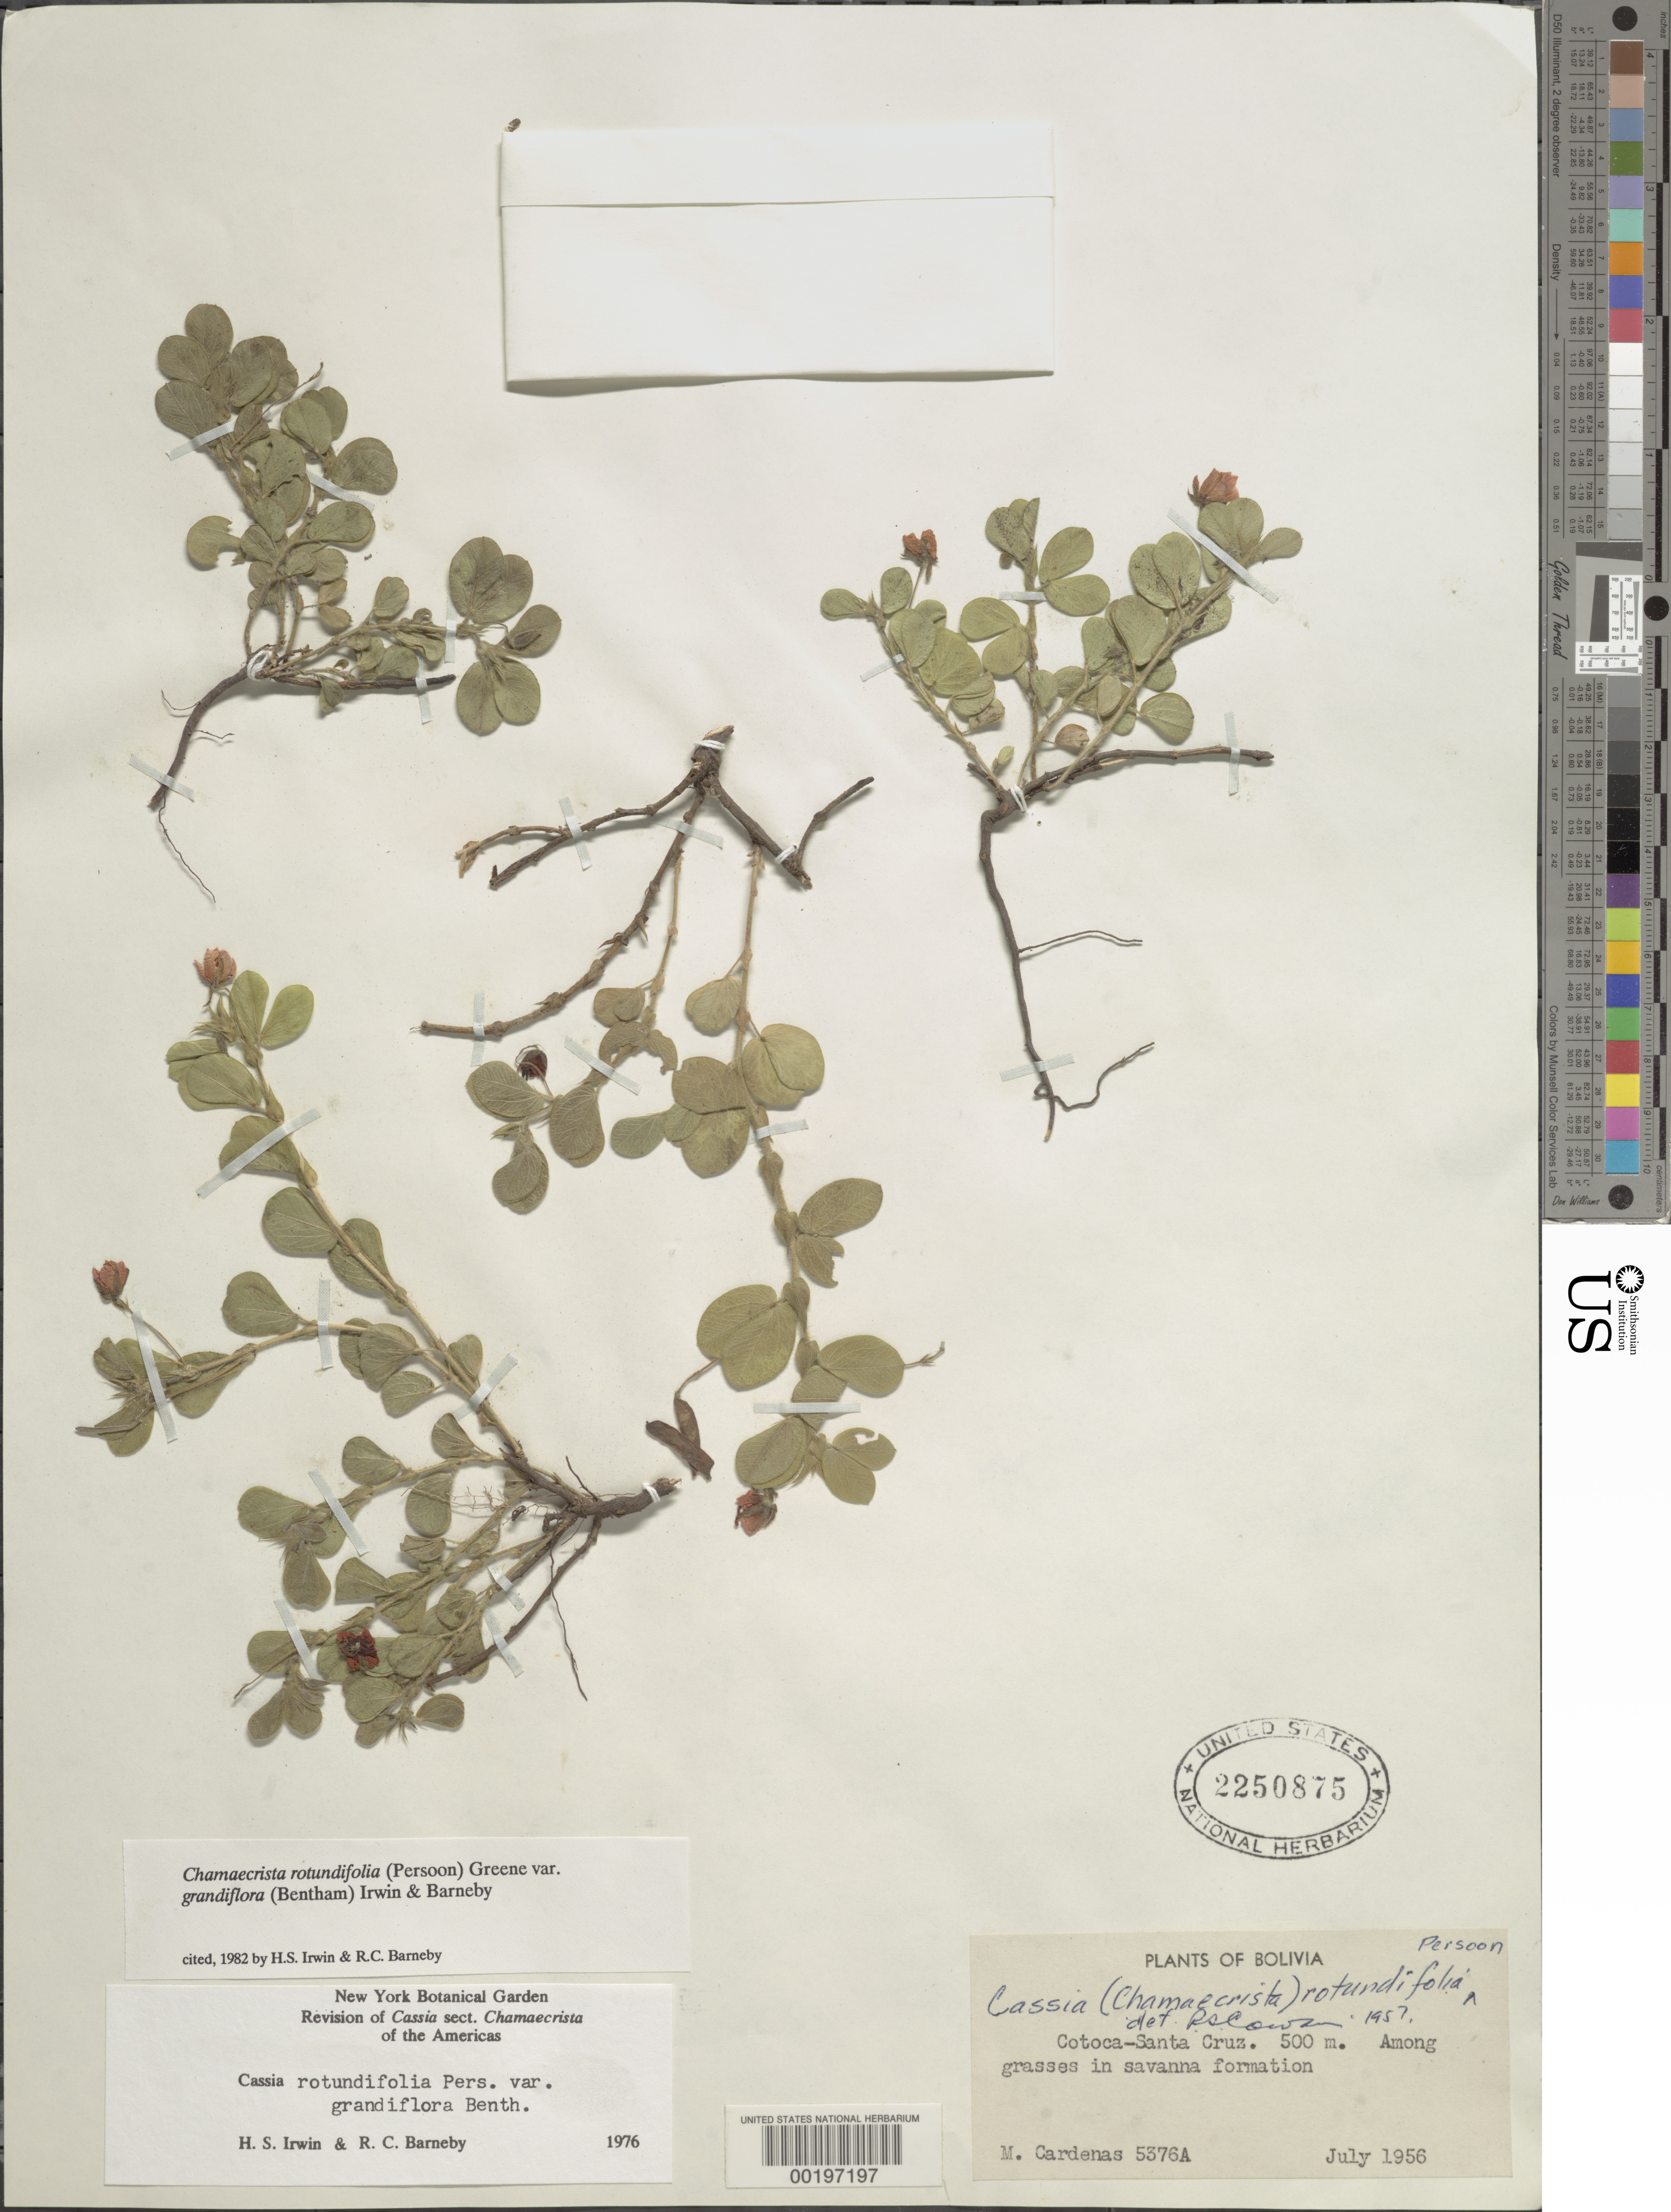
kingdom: Plantae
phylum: Tracheophyta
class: Magnoliopsida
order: Fabales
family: Fabaceae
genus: Chamaecrista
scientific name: Chamaecrista rotundifolia var. grandiflora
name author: (Benth.) H.S. Irwin & Barneby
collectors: M. Cárdenas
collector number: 5376a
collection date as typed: Jul 1956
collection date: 1956-07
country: Bolivia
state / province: Santa Cruz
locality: Cotoca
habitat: Among grasses in savanna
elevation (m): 500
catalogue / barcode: US 2250875